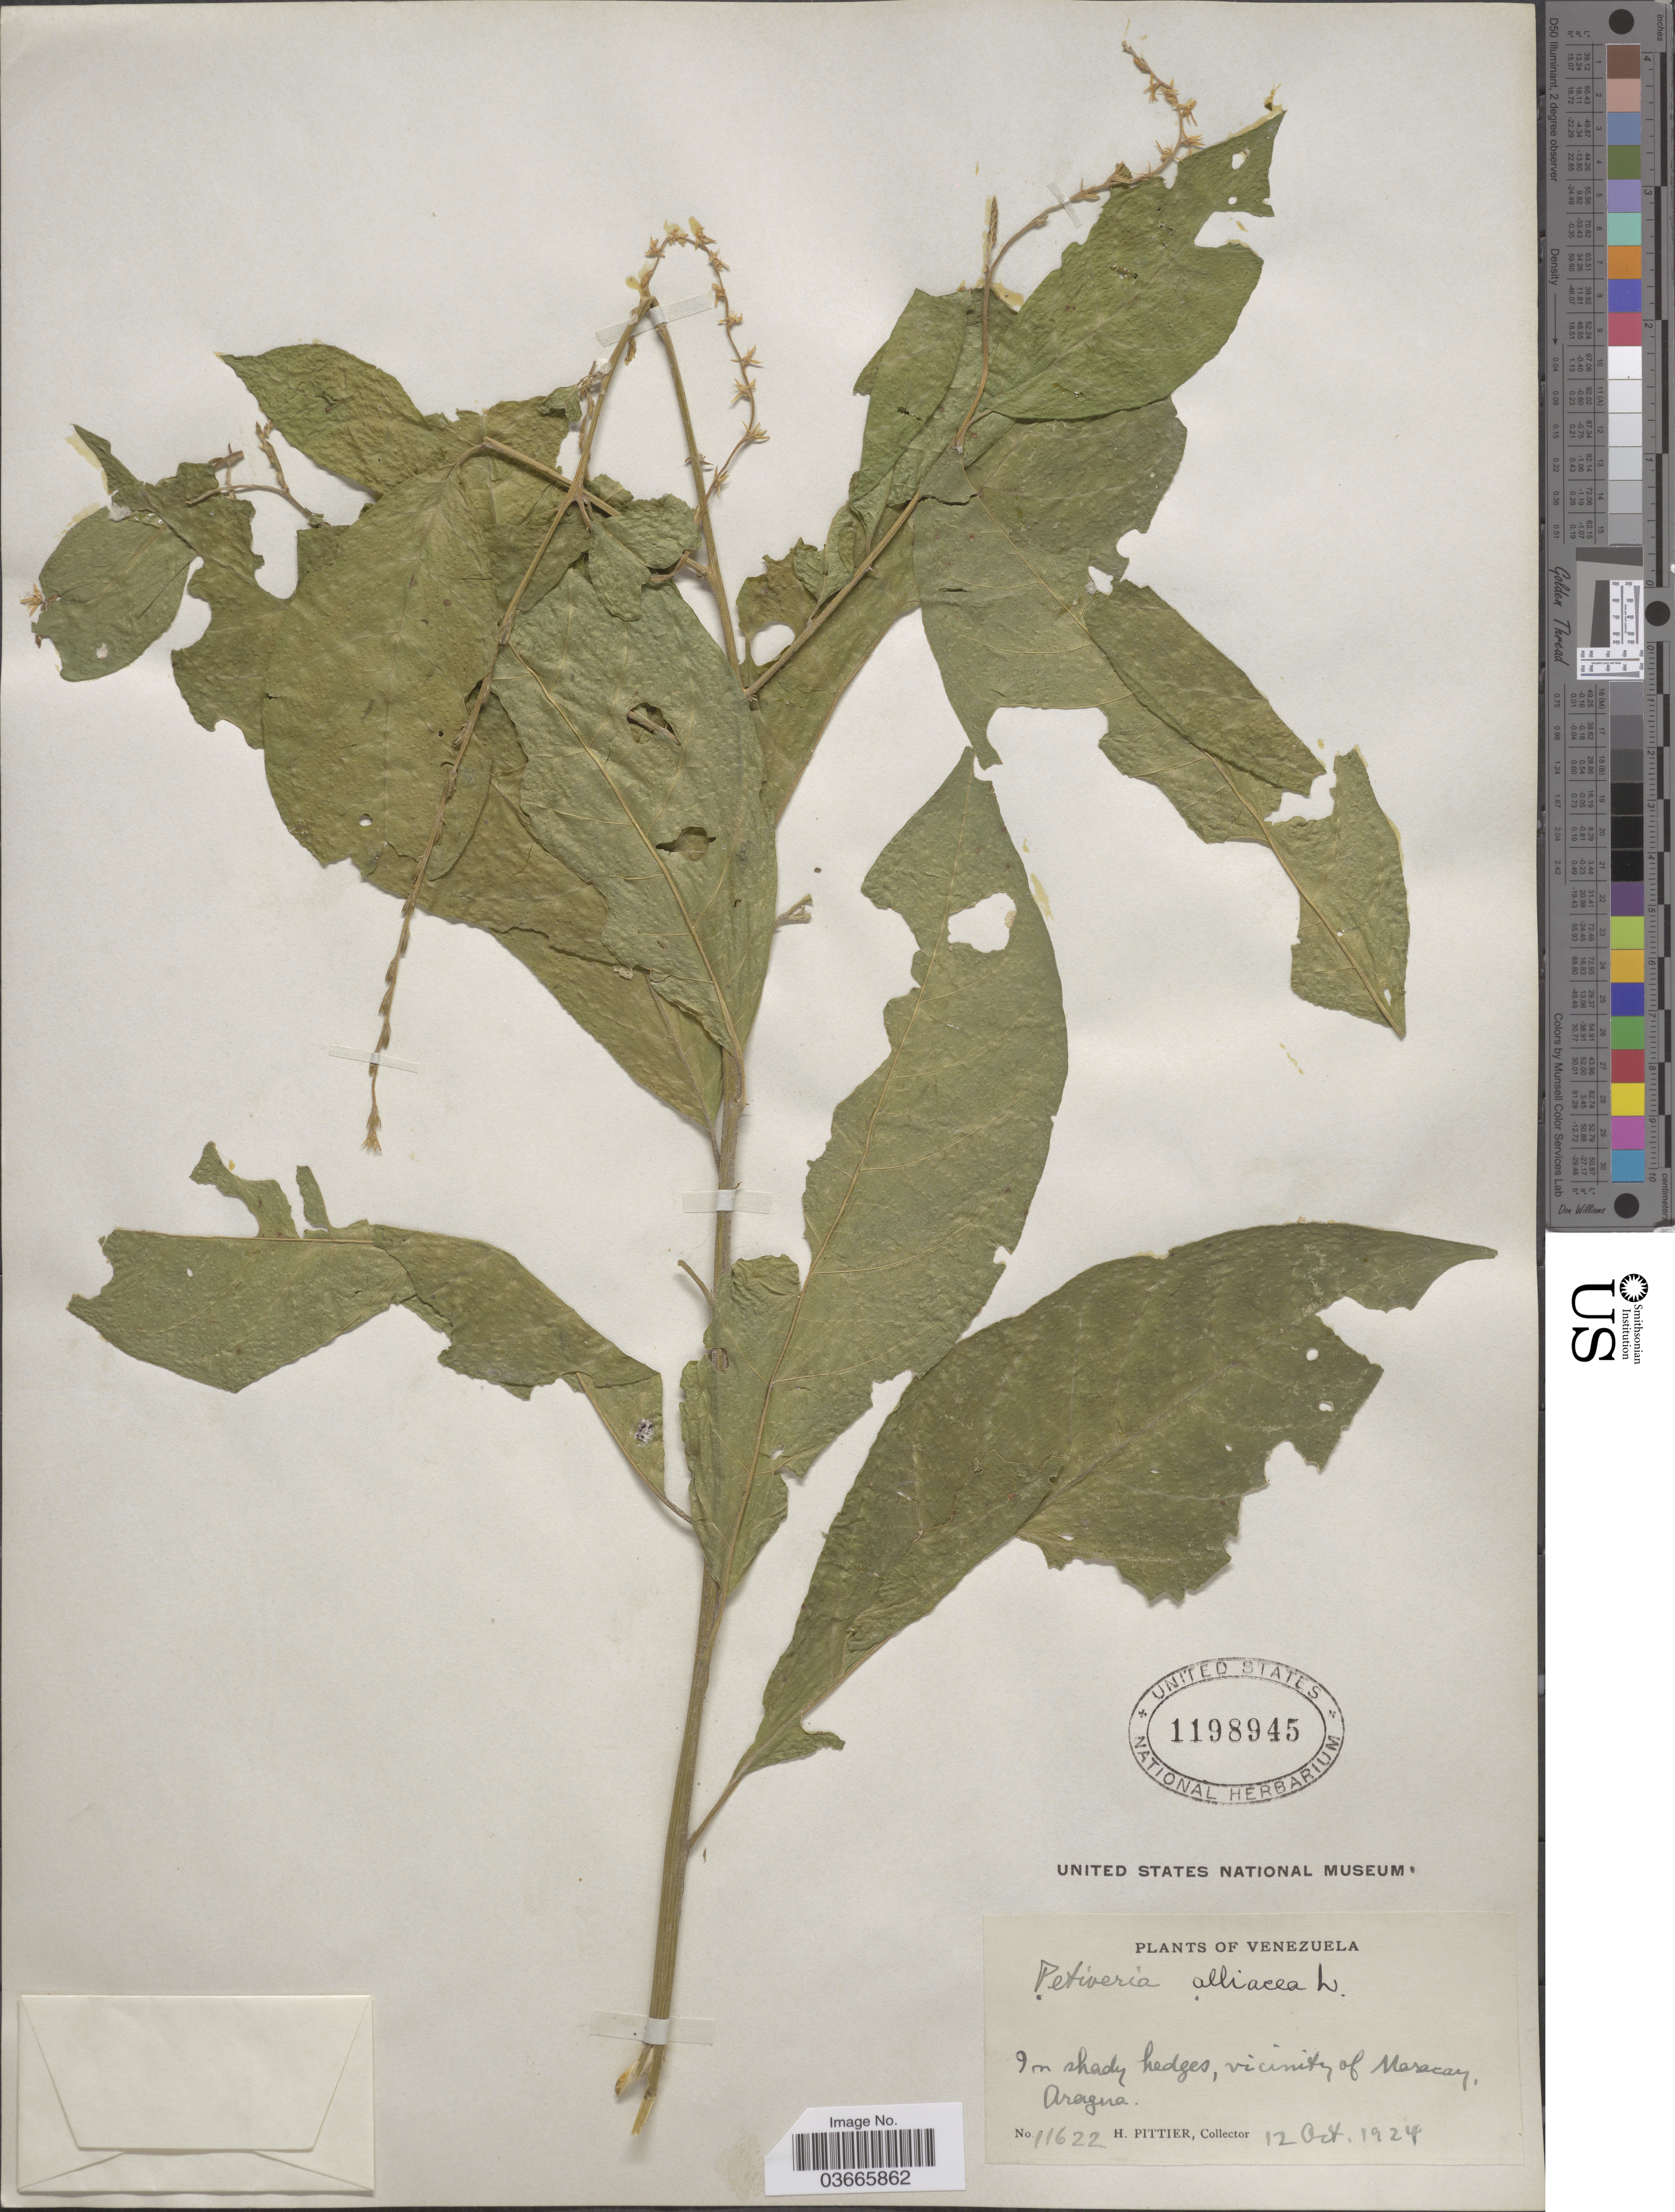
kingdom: Plantae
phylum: Tracheophyta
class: Magnoliopsida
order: Caryophyllales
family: Phytolaccaceae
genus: Petiveria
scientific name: Petiveria alliacea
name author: L.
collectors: H. F. Pittier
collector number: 11622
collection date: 1924-10-12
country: Venezuela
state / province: Aragua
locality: In shady hedges, vicinity of Maracay.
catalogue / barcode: US 1198945